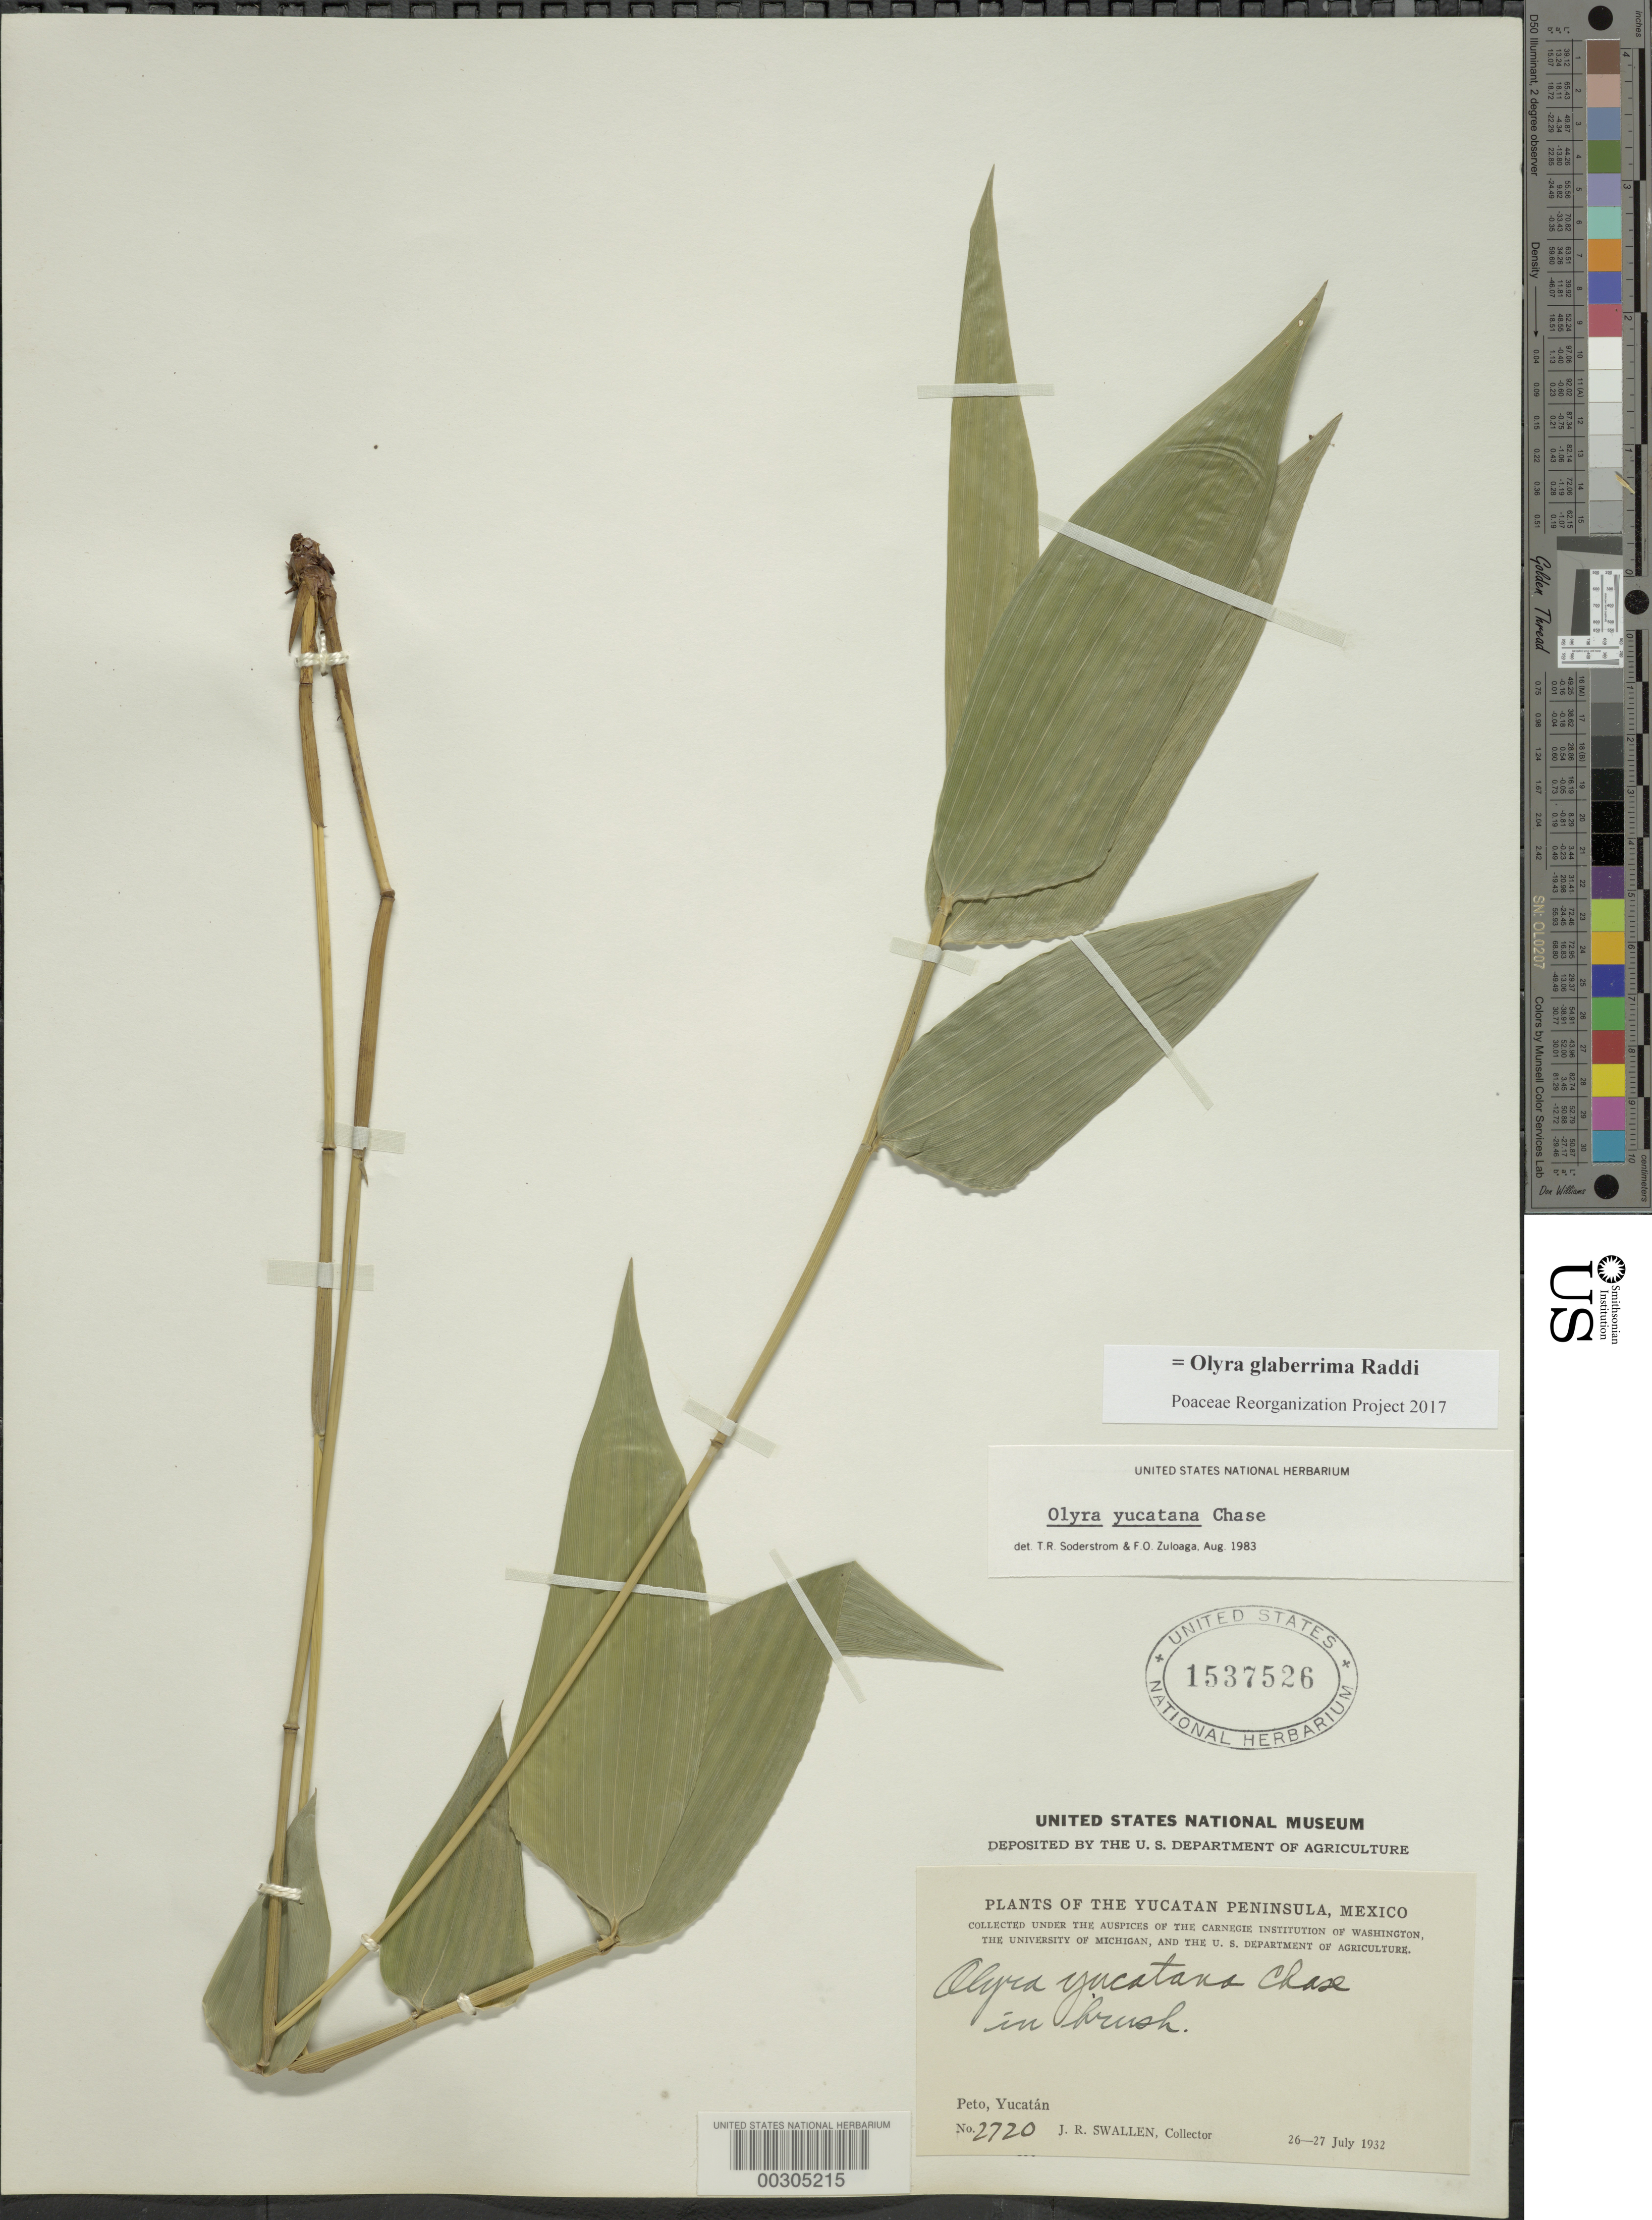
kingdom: Plantae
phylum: Tracheophyta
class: Liliopsida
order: Poales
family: Poaceae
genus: Olyra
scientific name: Olyra glaberrima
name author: Raddi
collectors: J. R. Swallen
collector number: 2720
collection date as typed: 26 Jul 1932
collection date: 1932-07-26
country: Mexico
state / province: Yucatán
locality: Peto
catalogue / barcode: US 1537526